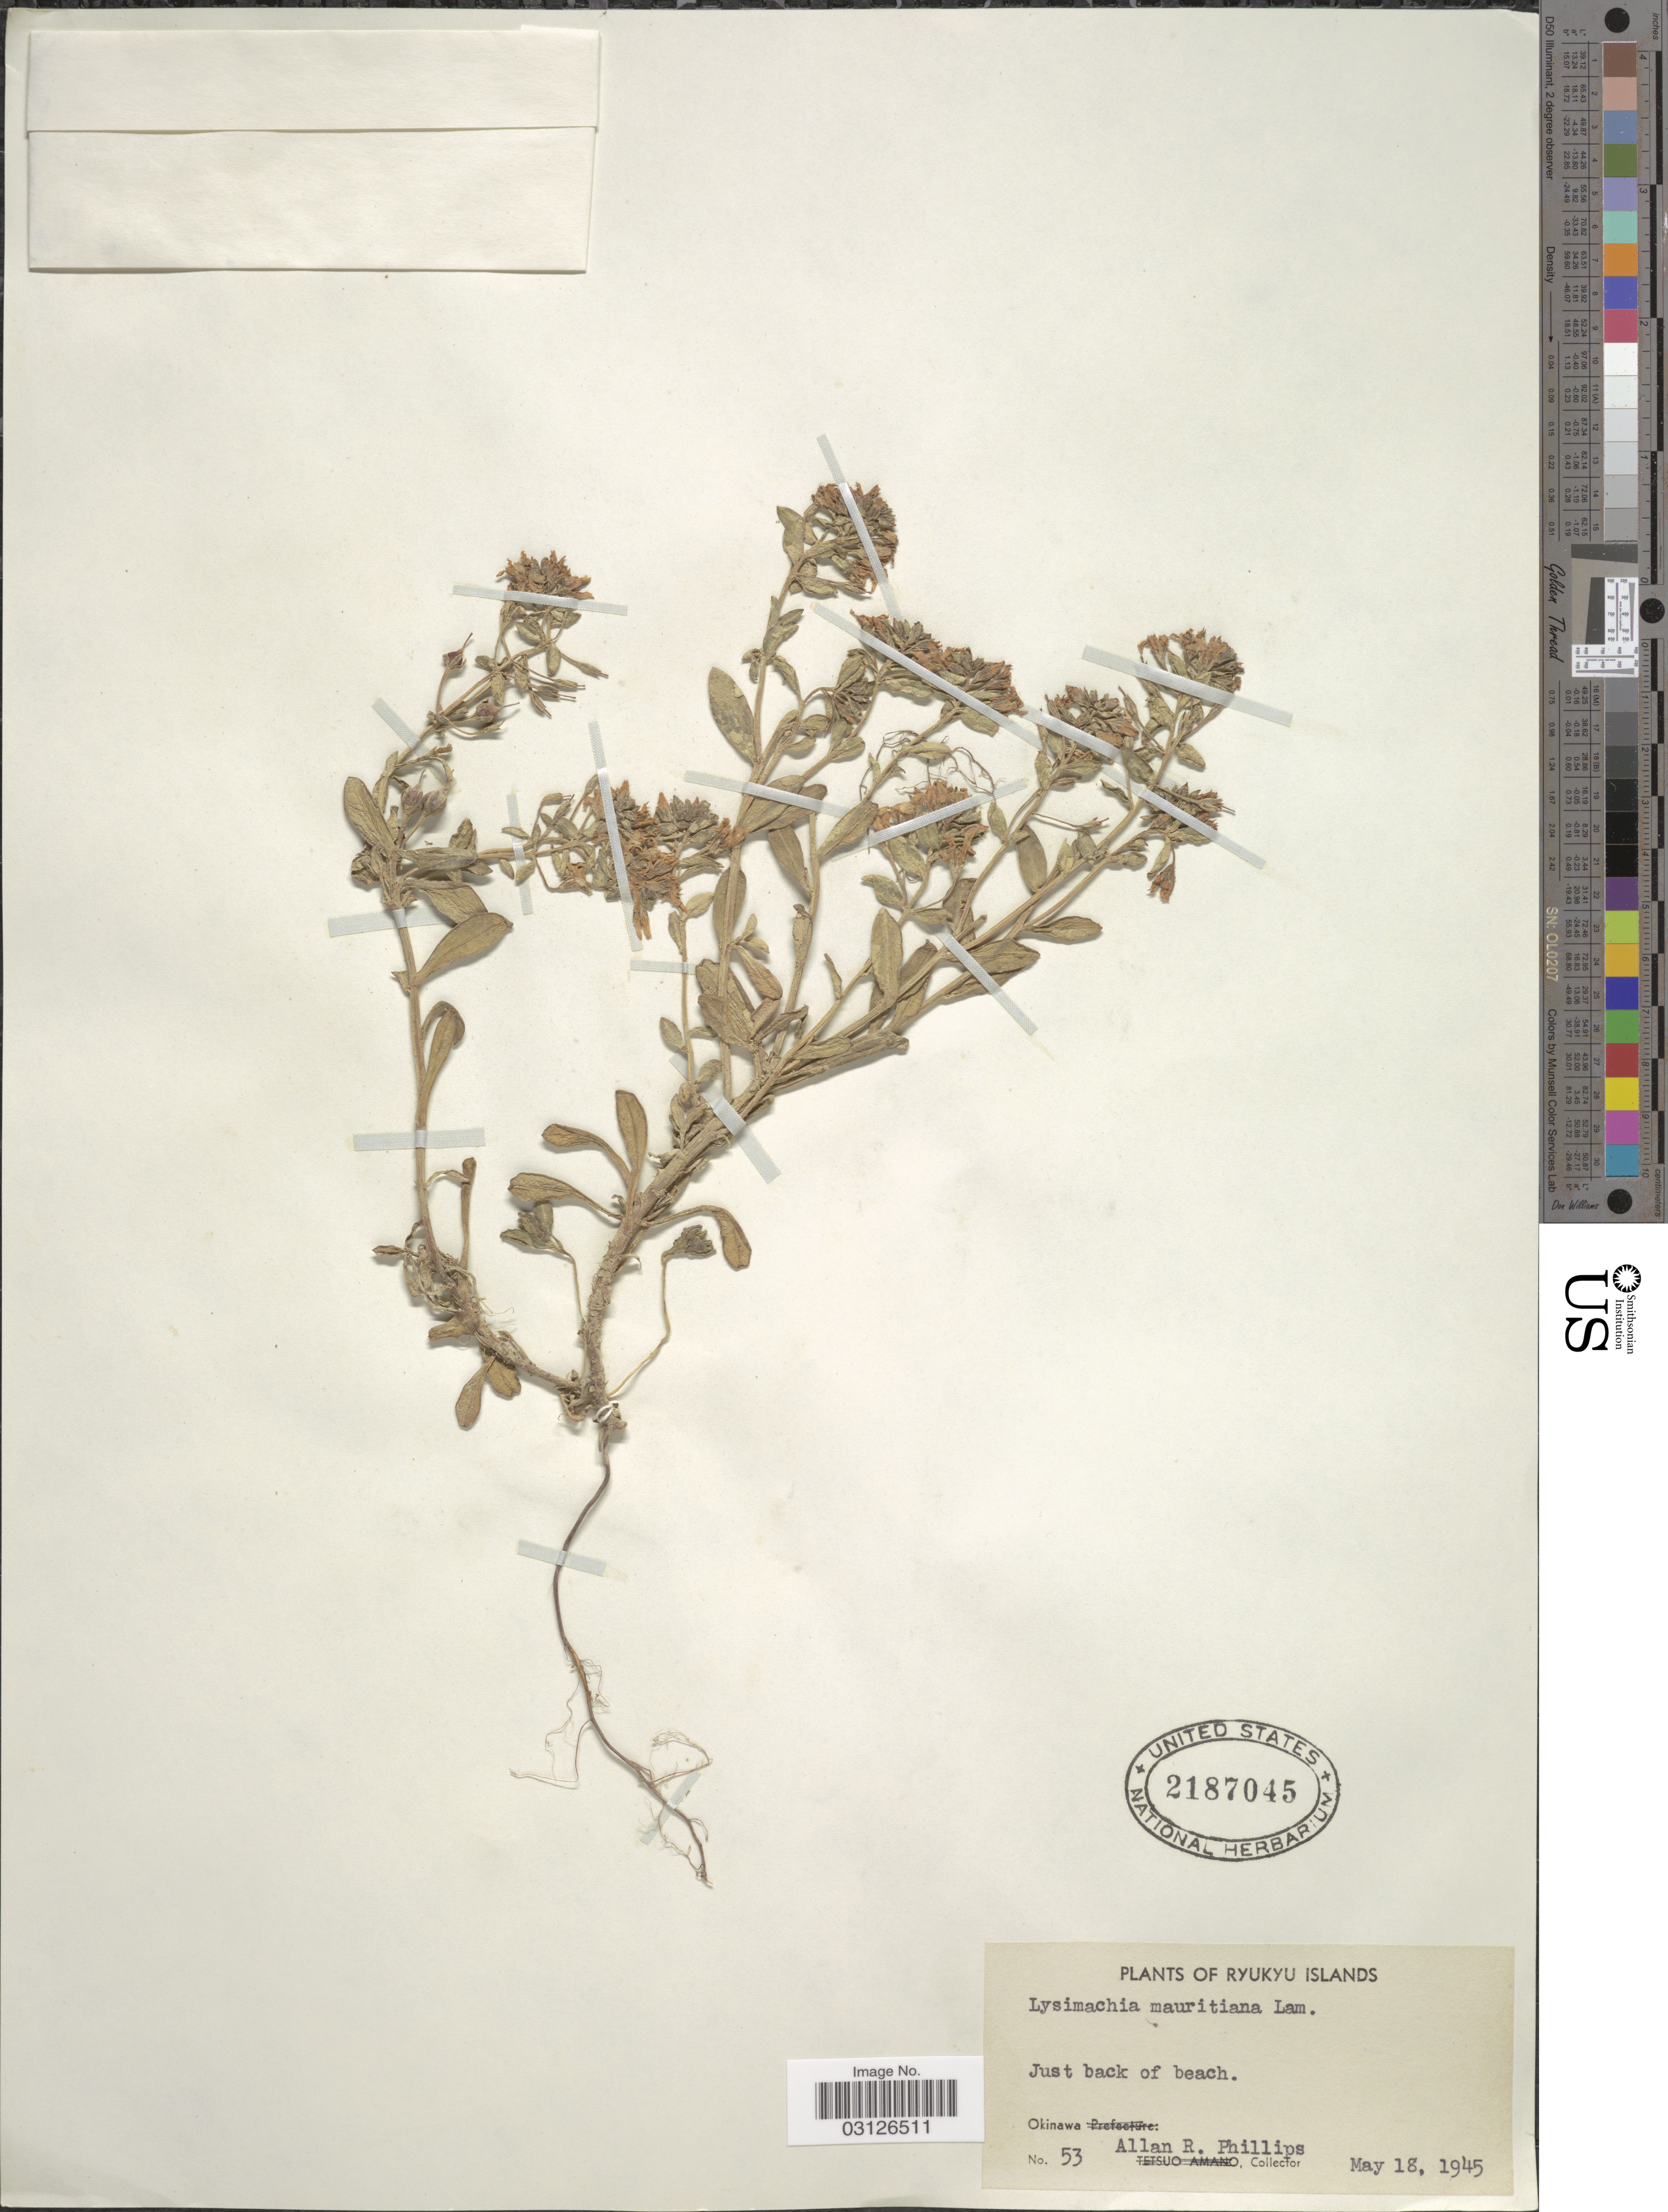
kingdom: Plantae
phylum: Tracheophyta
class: Magnoliopsida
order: Ericales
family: Primulaceae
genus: Lysimachia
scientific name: Lysimachia mauritiana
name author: Lam.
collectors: A. R. Phillips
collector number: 53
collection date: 1945-05-18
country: Japan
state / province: Okinawa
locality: Ryukyu Islands. Just back of beach.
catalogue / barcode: US 2187045